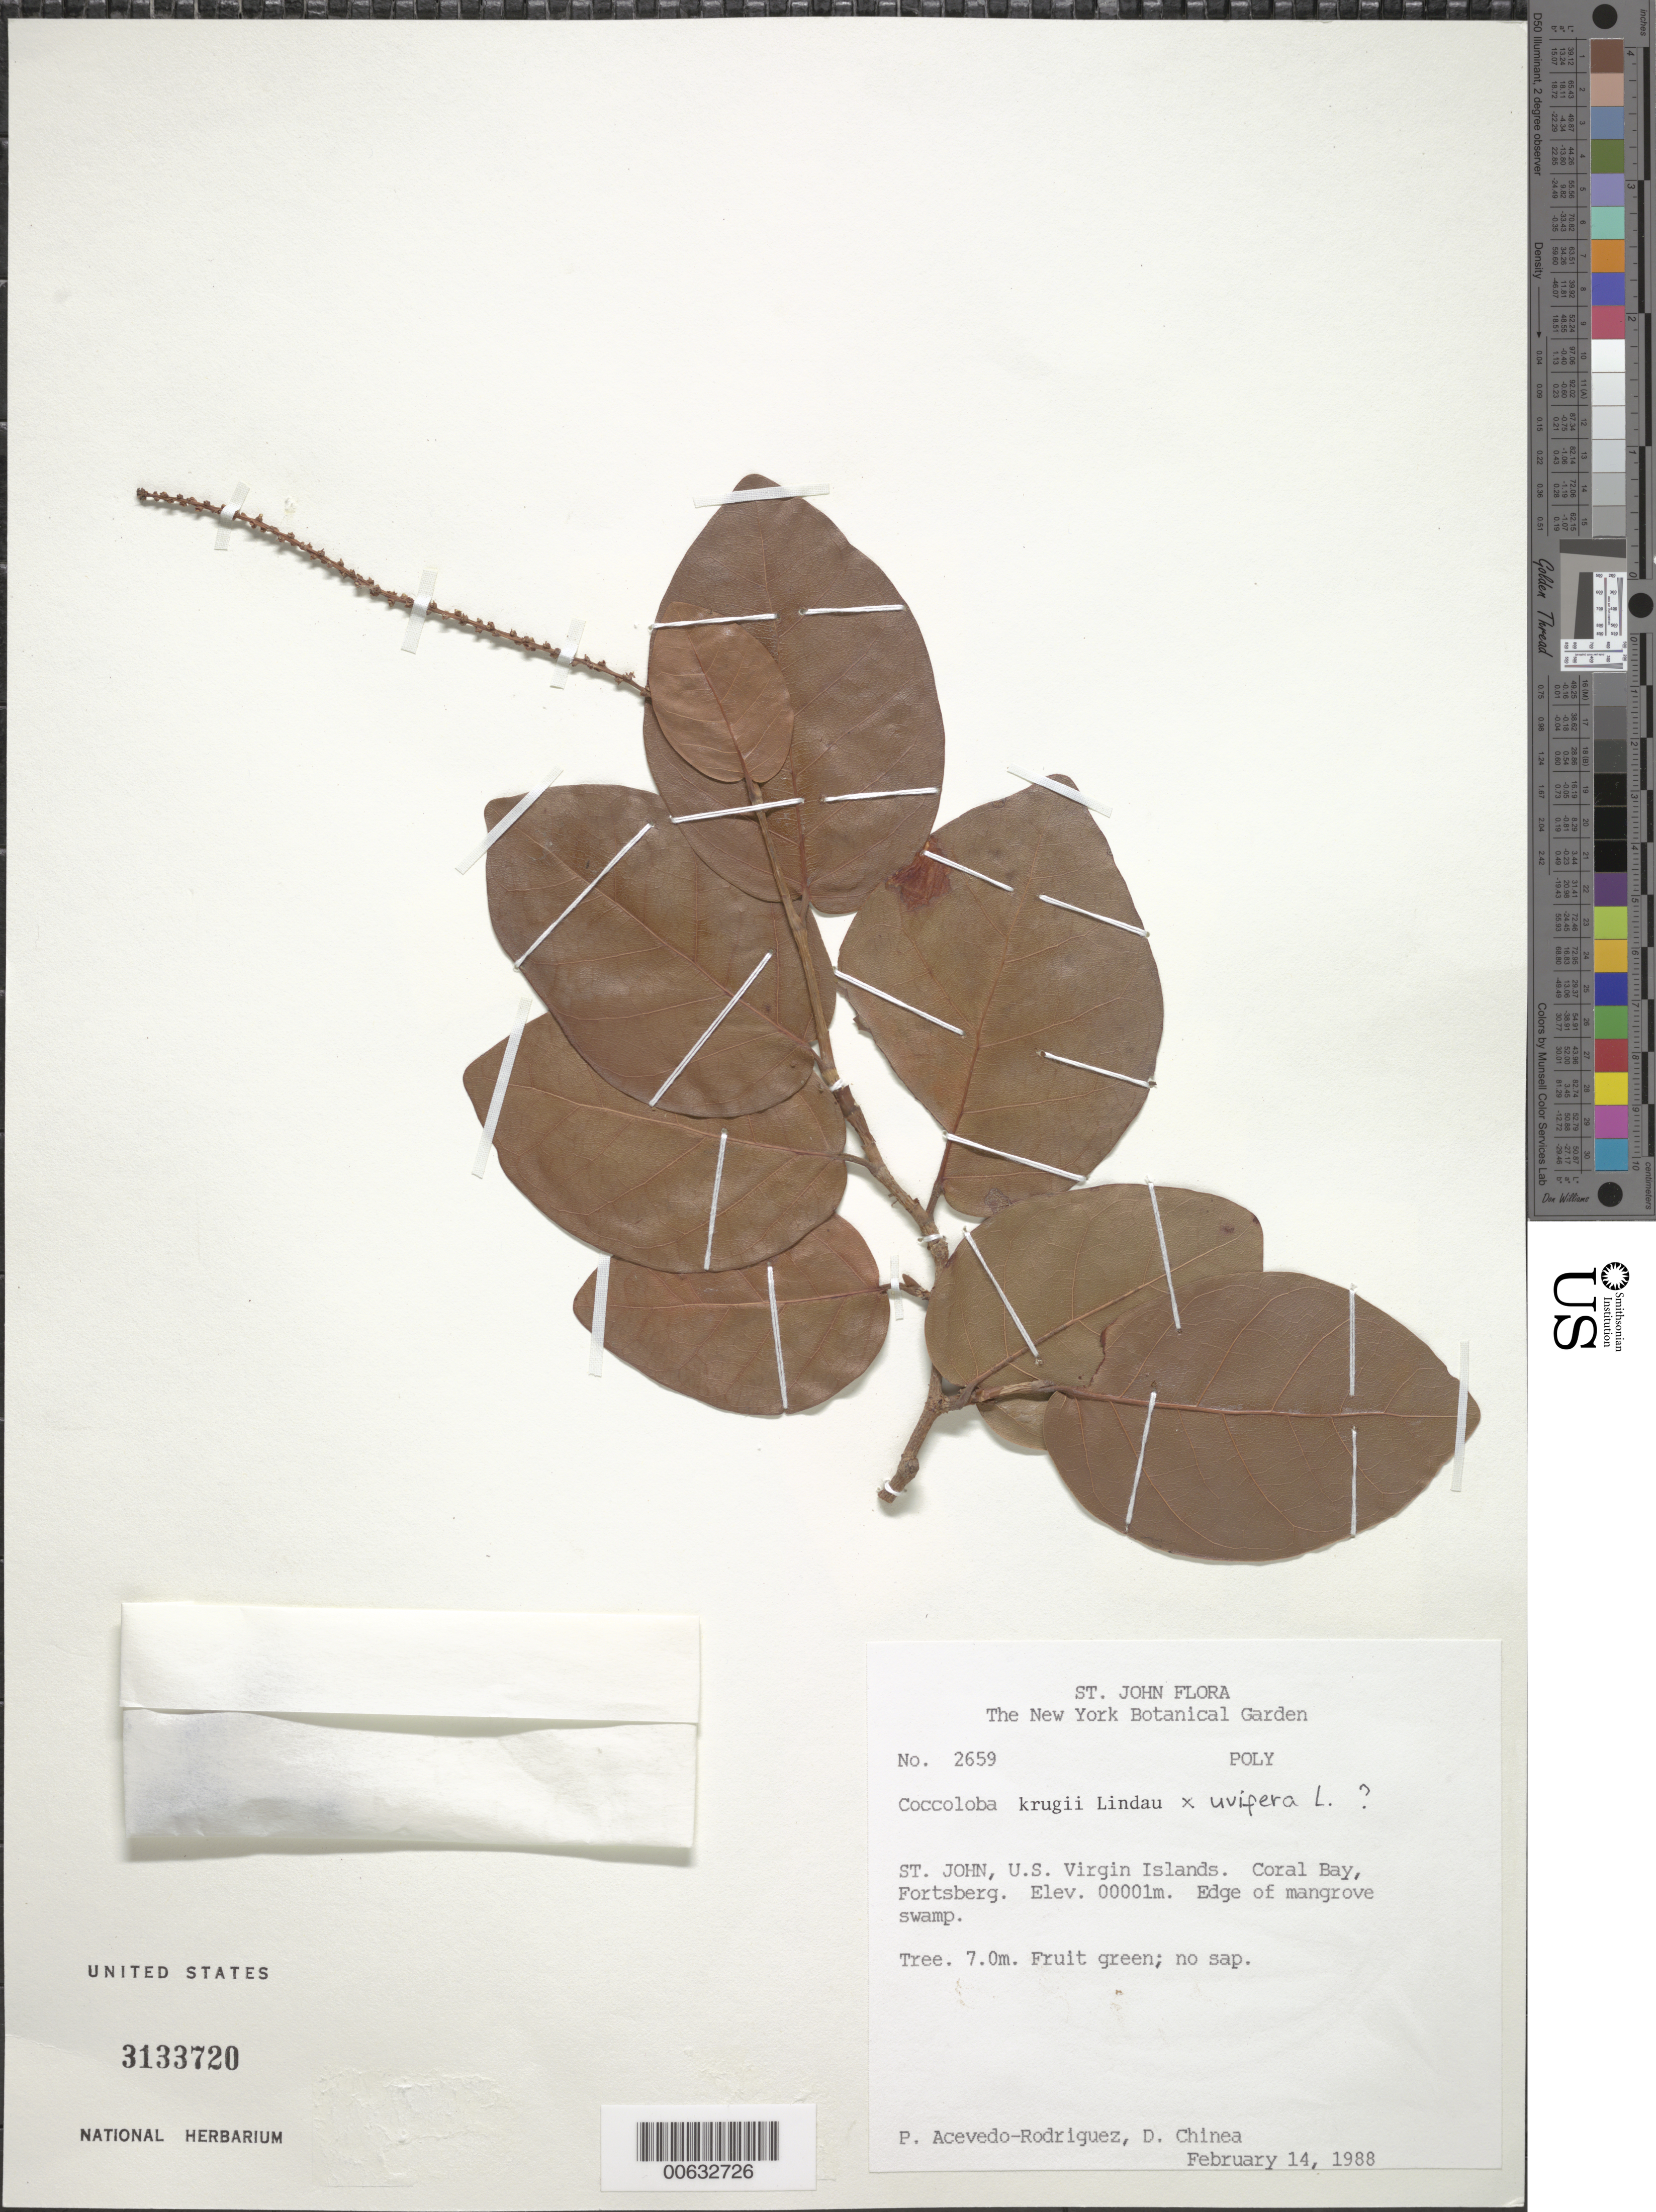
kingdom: Plantae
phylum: Tracheophyta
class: Magnoliopsida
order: Caryophyllales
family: Polygonaceae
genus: Coccoloba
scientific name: Coccoloba krugii x C. uvifera L.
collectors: P. Acevedo-Rodr. & D. Chinea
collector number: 2659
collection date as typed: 14 Feb 1988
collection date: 1988-02-14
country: U.S. Virgin Islands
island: St. John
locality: Fortsberg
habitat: Edge of mangrove swamp.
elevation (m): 1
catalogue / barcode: US 3133720